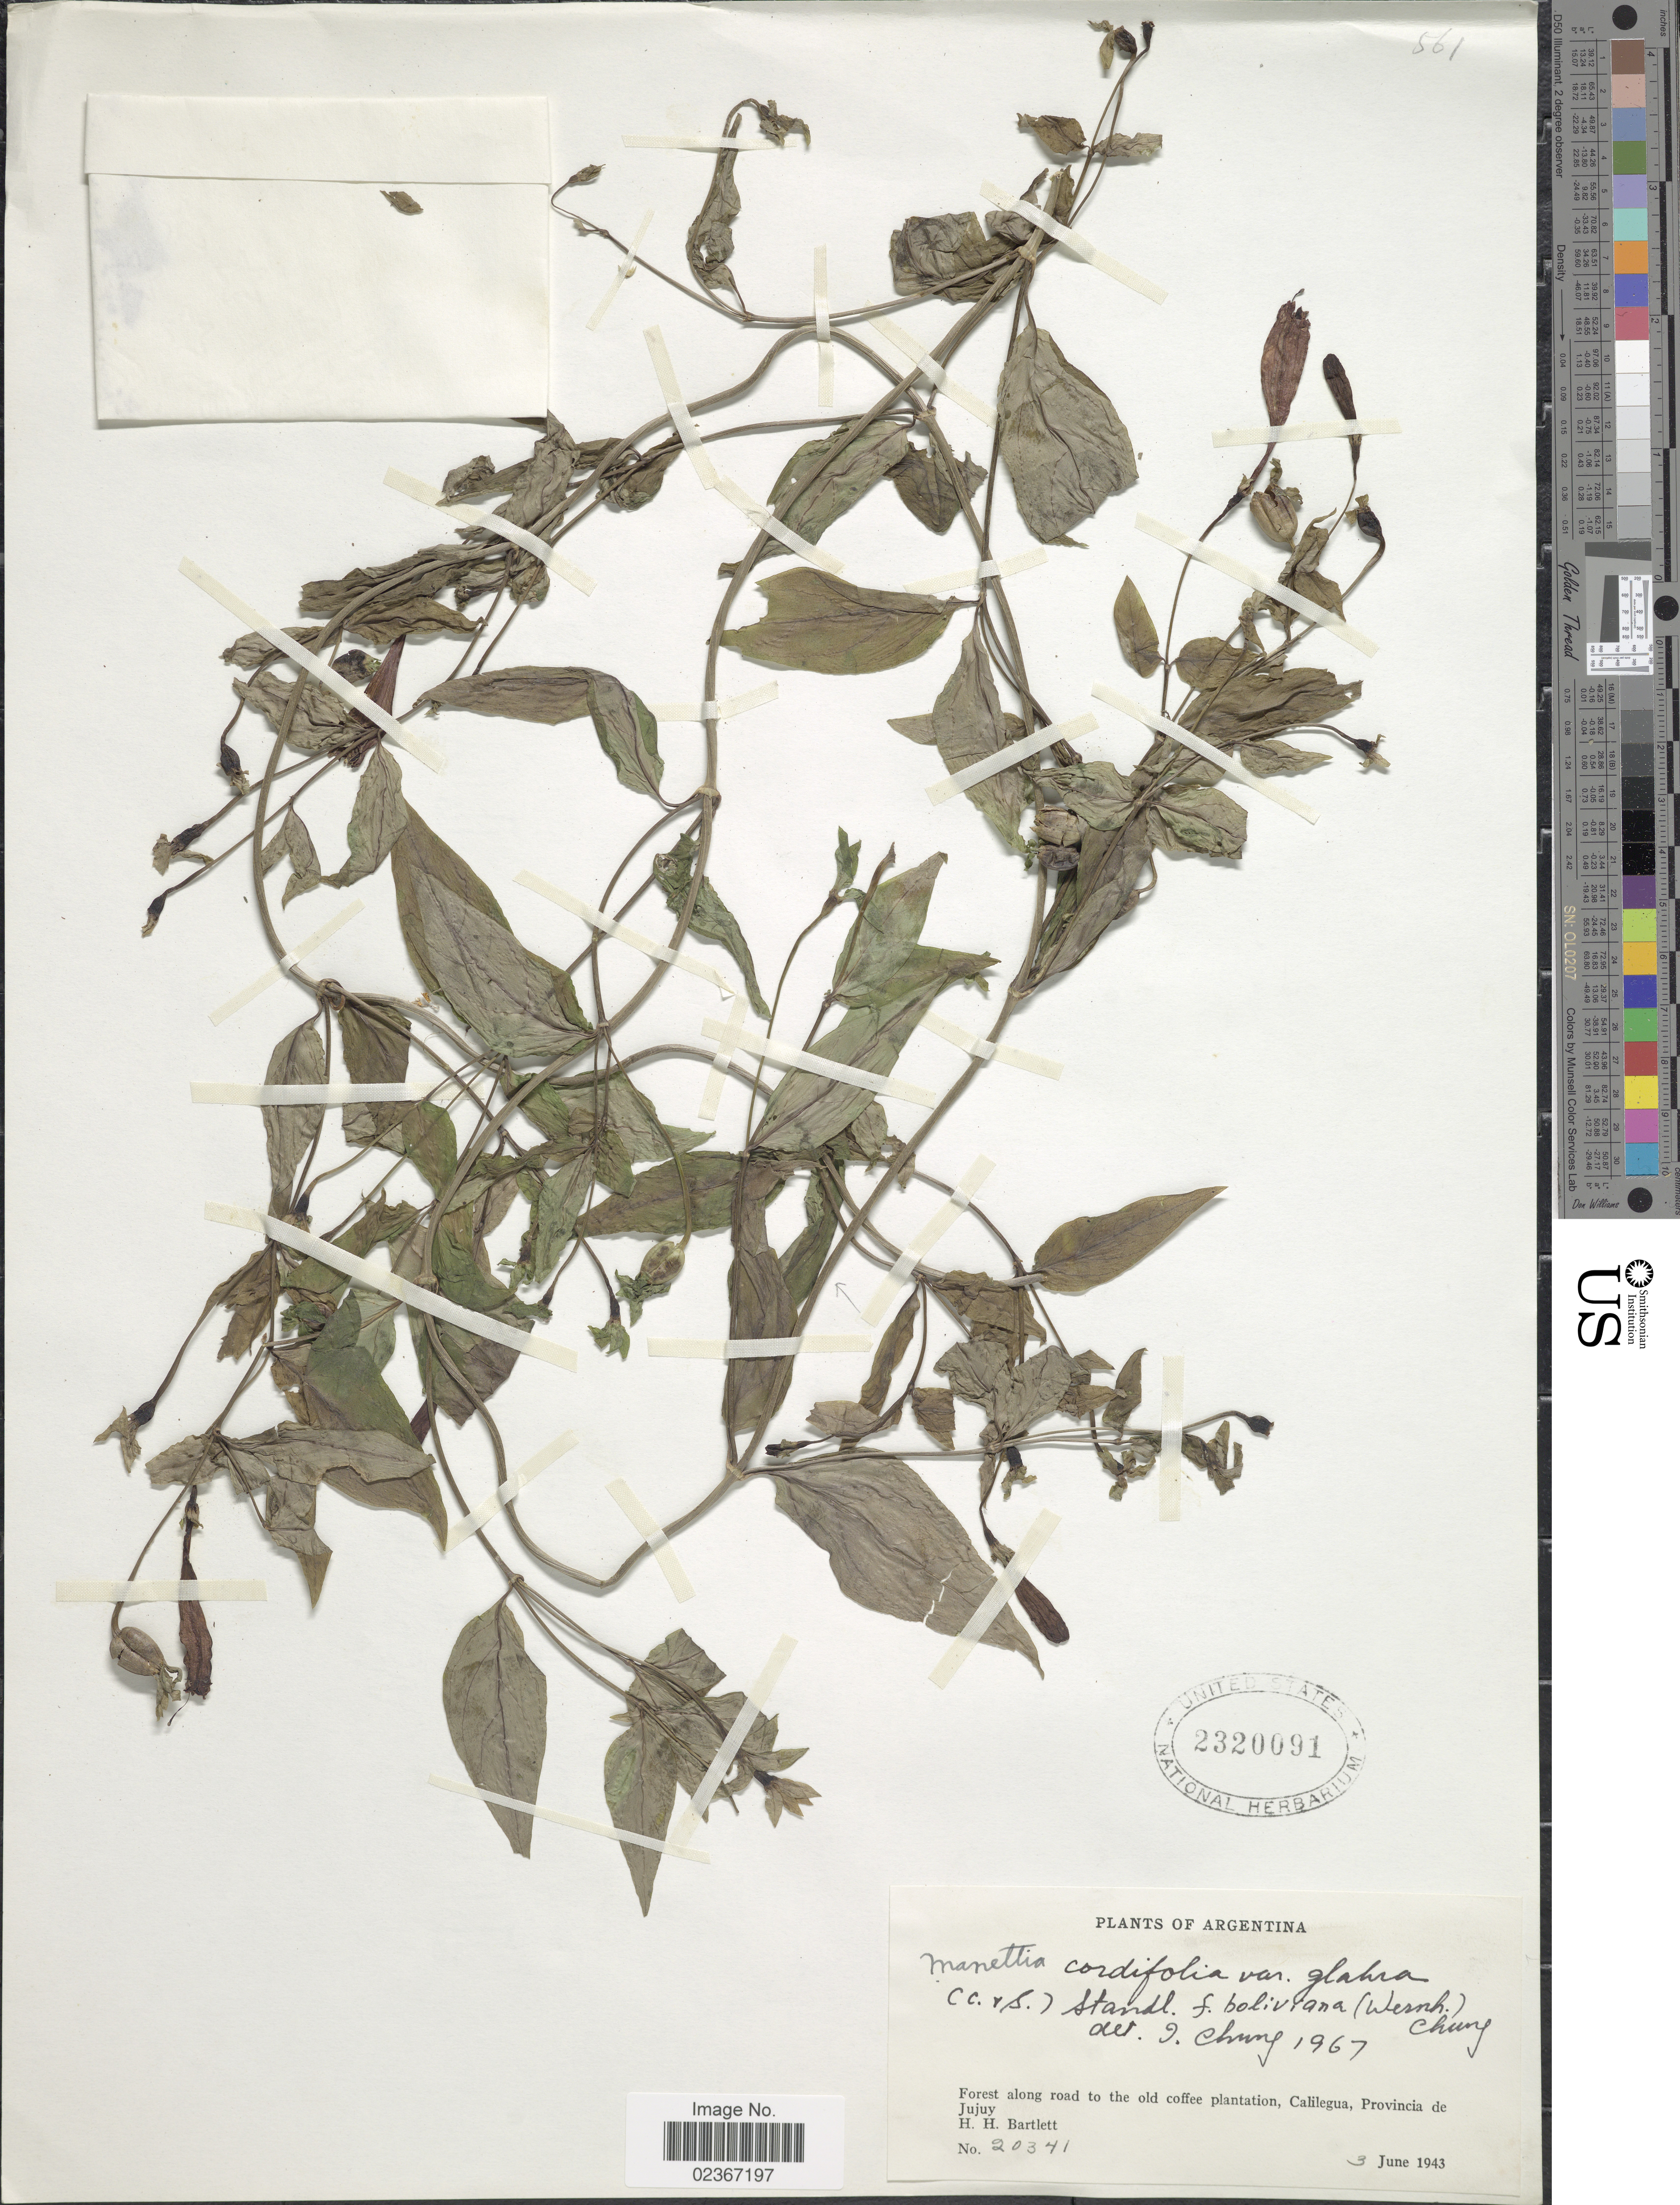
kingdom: Plantae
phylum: Tracheophyta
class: Magnoliopsida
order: Gentianales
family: Rubiaceae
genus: Manettia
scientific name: Manettia cordifolia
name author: Mart.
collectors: H. H. Bartlett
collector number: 20341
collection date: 1943-06-03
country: Argentina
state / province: Jujuy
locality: Forest along road to the old coffee plantation. Calilegua, Provincia de Jujuy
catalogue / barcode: US 2320091